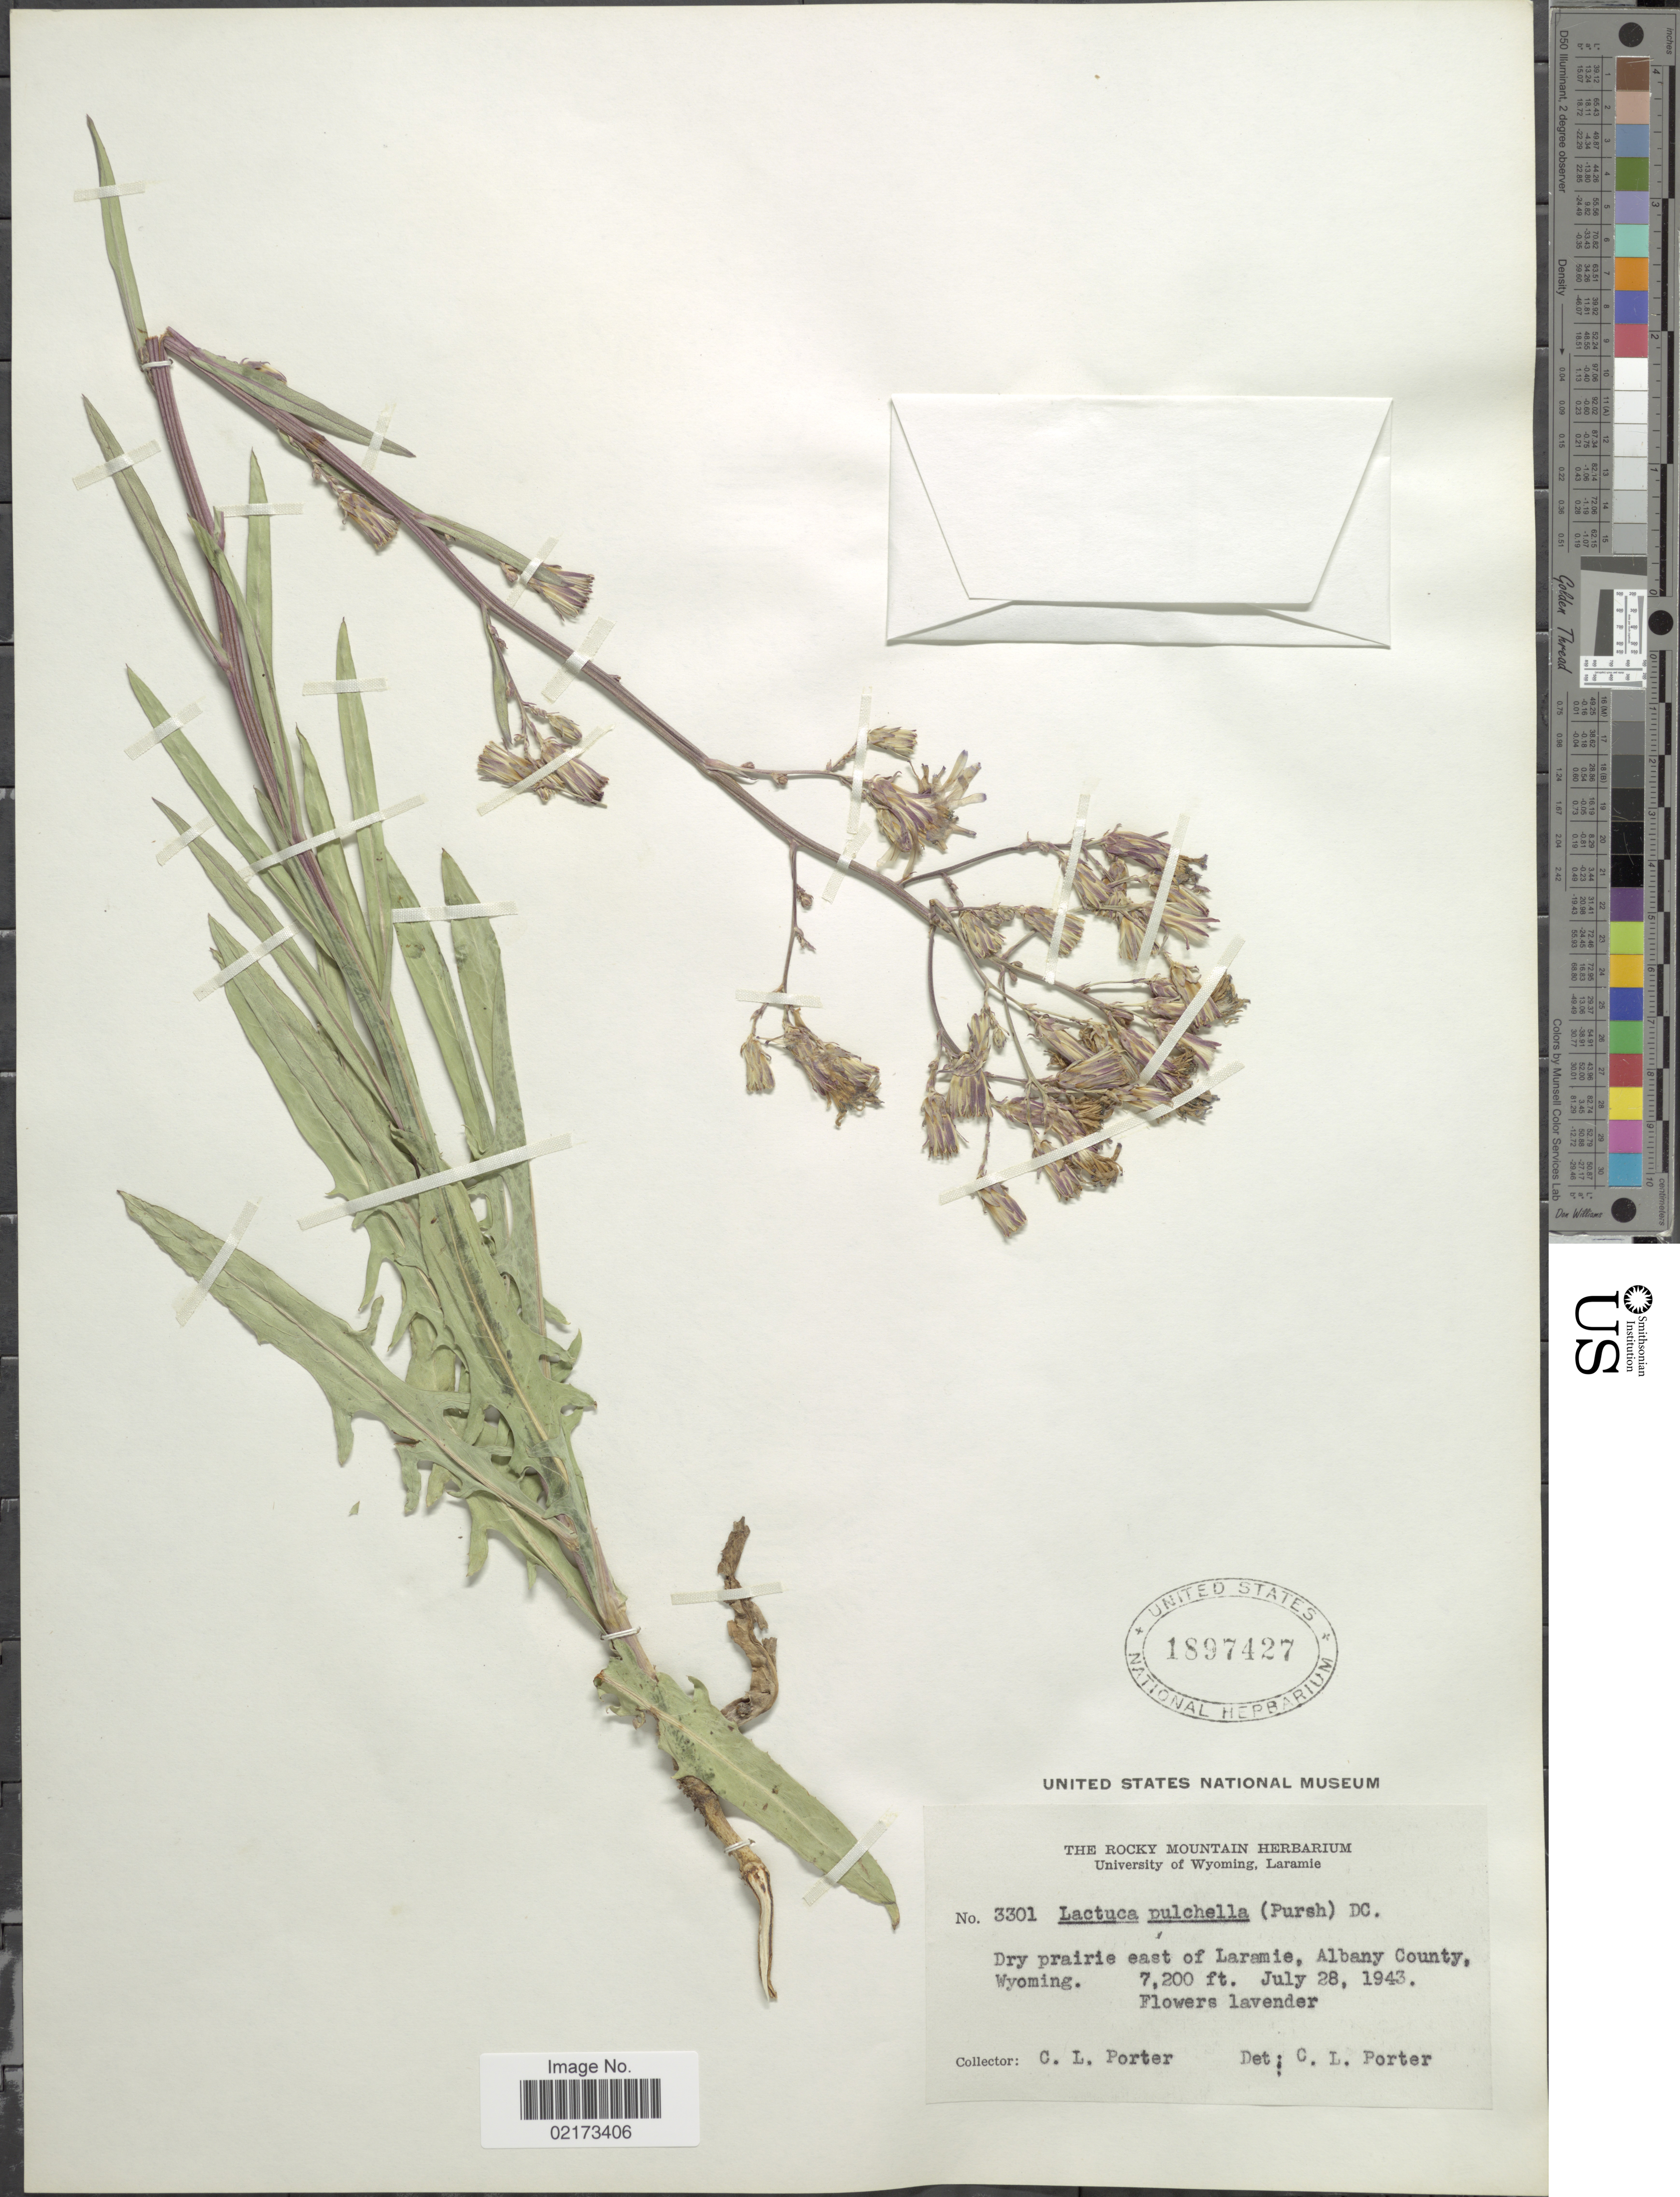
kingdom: Plantae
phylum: Tracheophyta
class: Magnoliopsida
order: Asterales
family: Asteraceae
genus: Lactuca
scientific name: Lactuca tatarica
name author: (L.) C.A. Mey.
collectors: C. L. Porter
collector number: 3301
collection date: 1943-07-28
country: United States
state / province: Wyoming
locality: East of Laramie, Albany County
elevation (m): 2195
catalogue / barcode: US 1897427